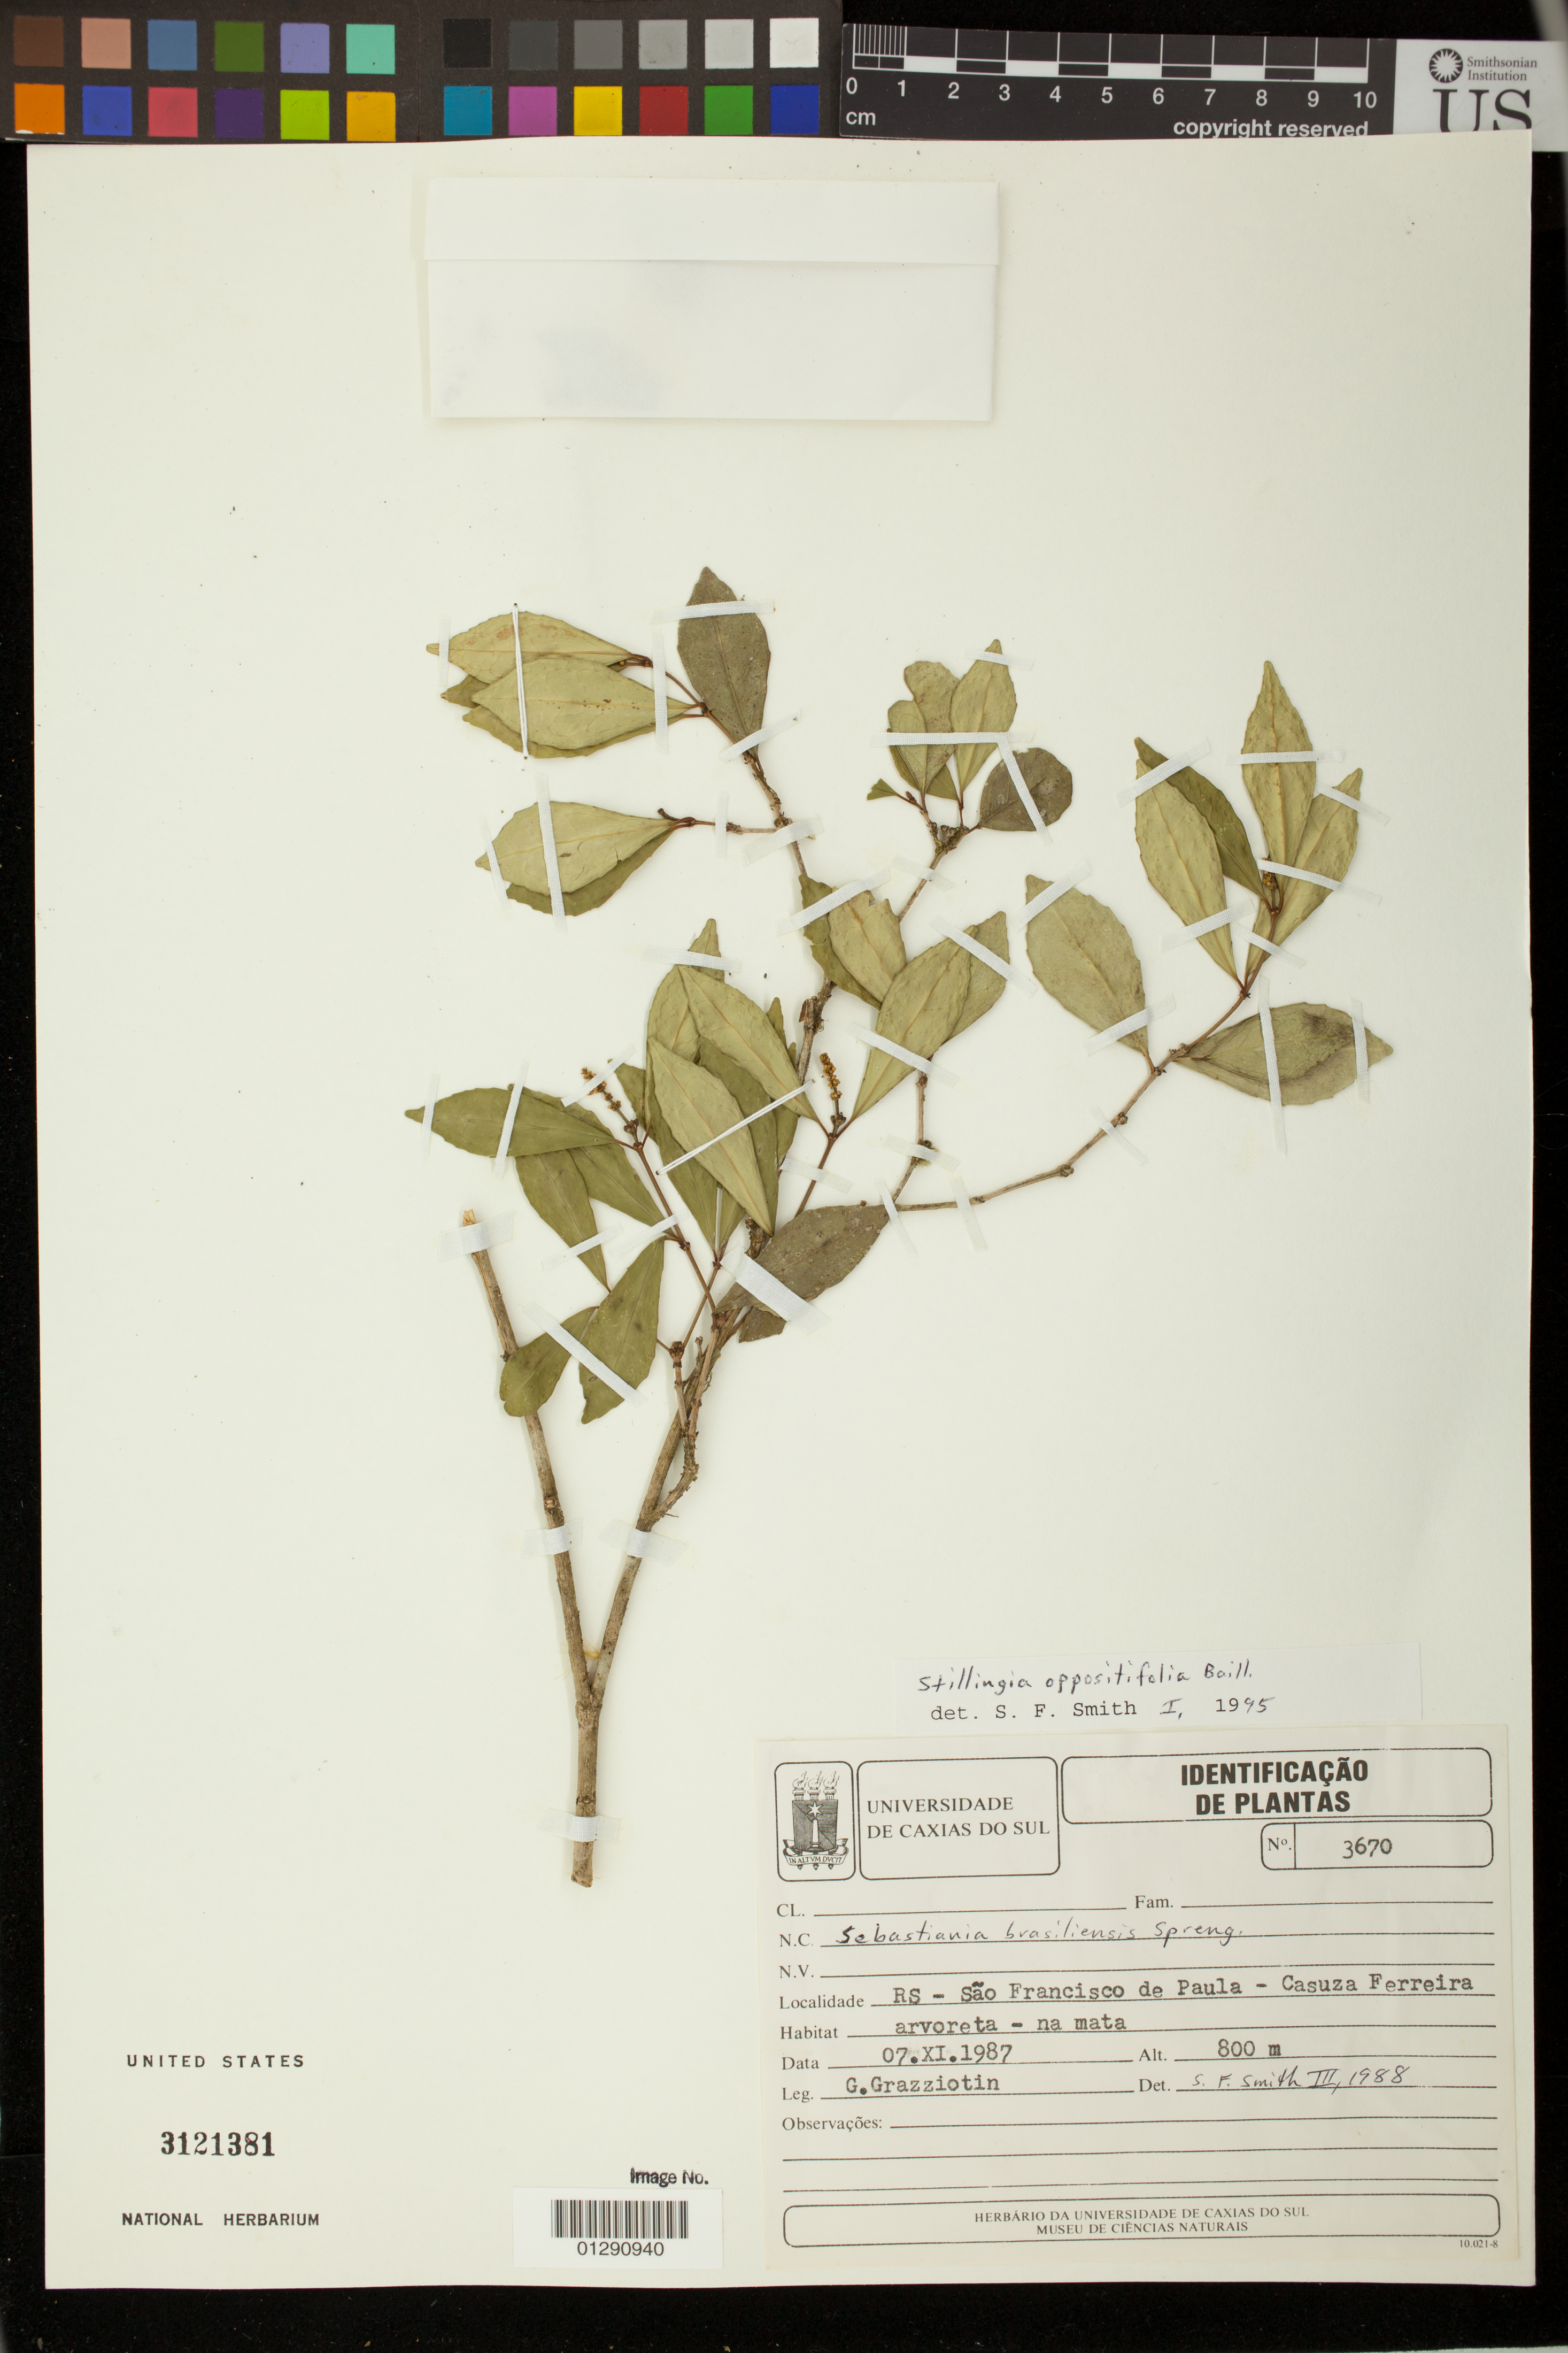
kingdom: Plantae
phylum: Tracheophyta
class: Magnoliopsida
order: Malpighiales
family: Euphorbiaceae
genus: Stillingia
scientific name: Stillingia oppositifolia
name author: Baill. ex Müll. Arg.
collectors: G. Grazziotin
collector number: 3670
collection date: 1987-11-07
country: Brazil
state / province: Rio Grande do Sul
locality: Sao Francisco de Paula, Cazuza Ferreira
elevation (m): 800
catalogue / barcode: US 312381